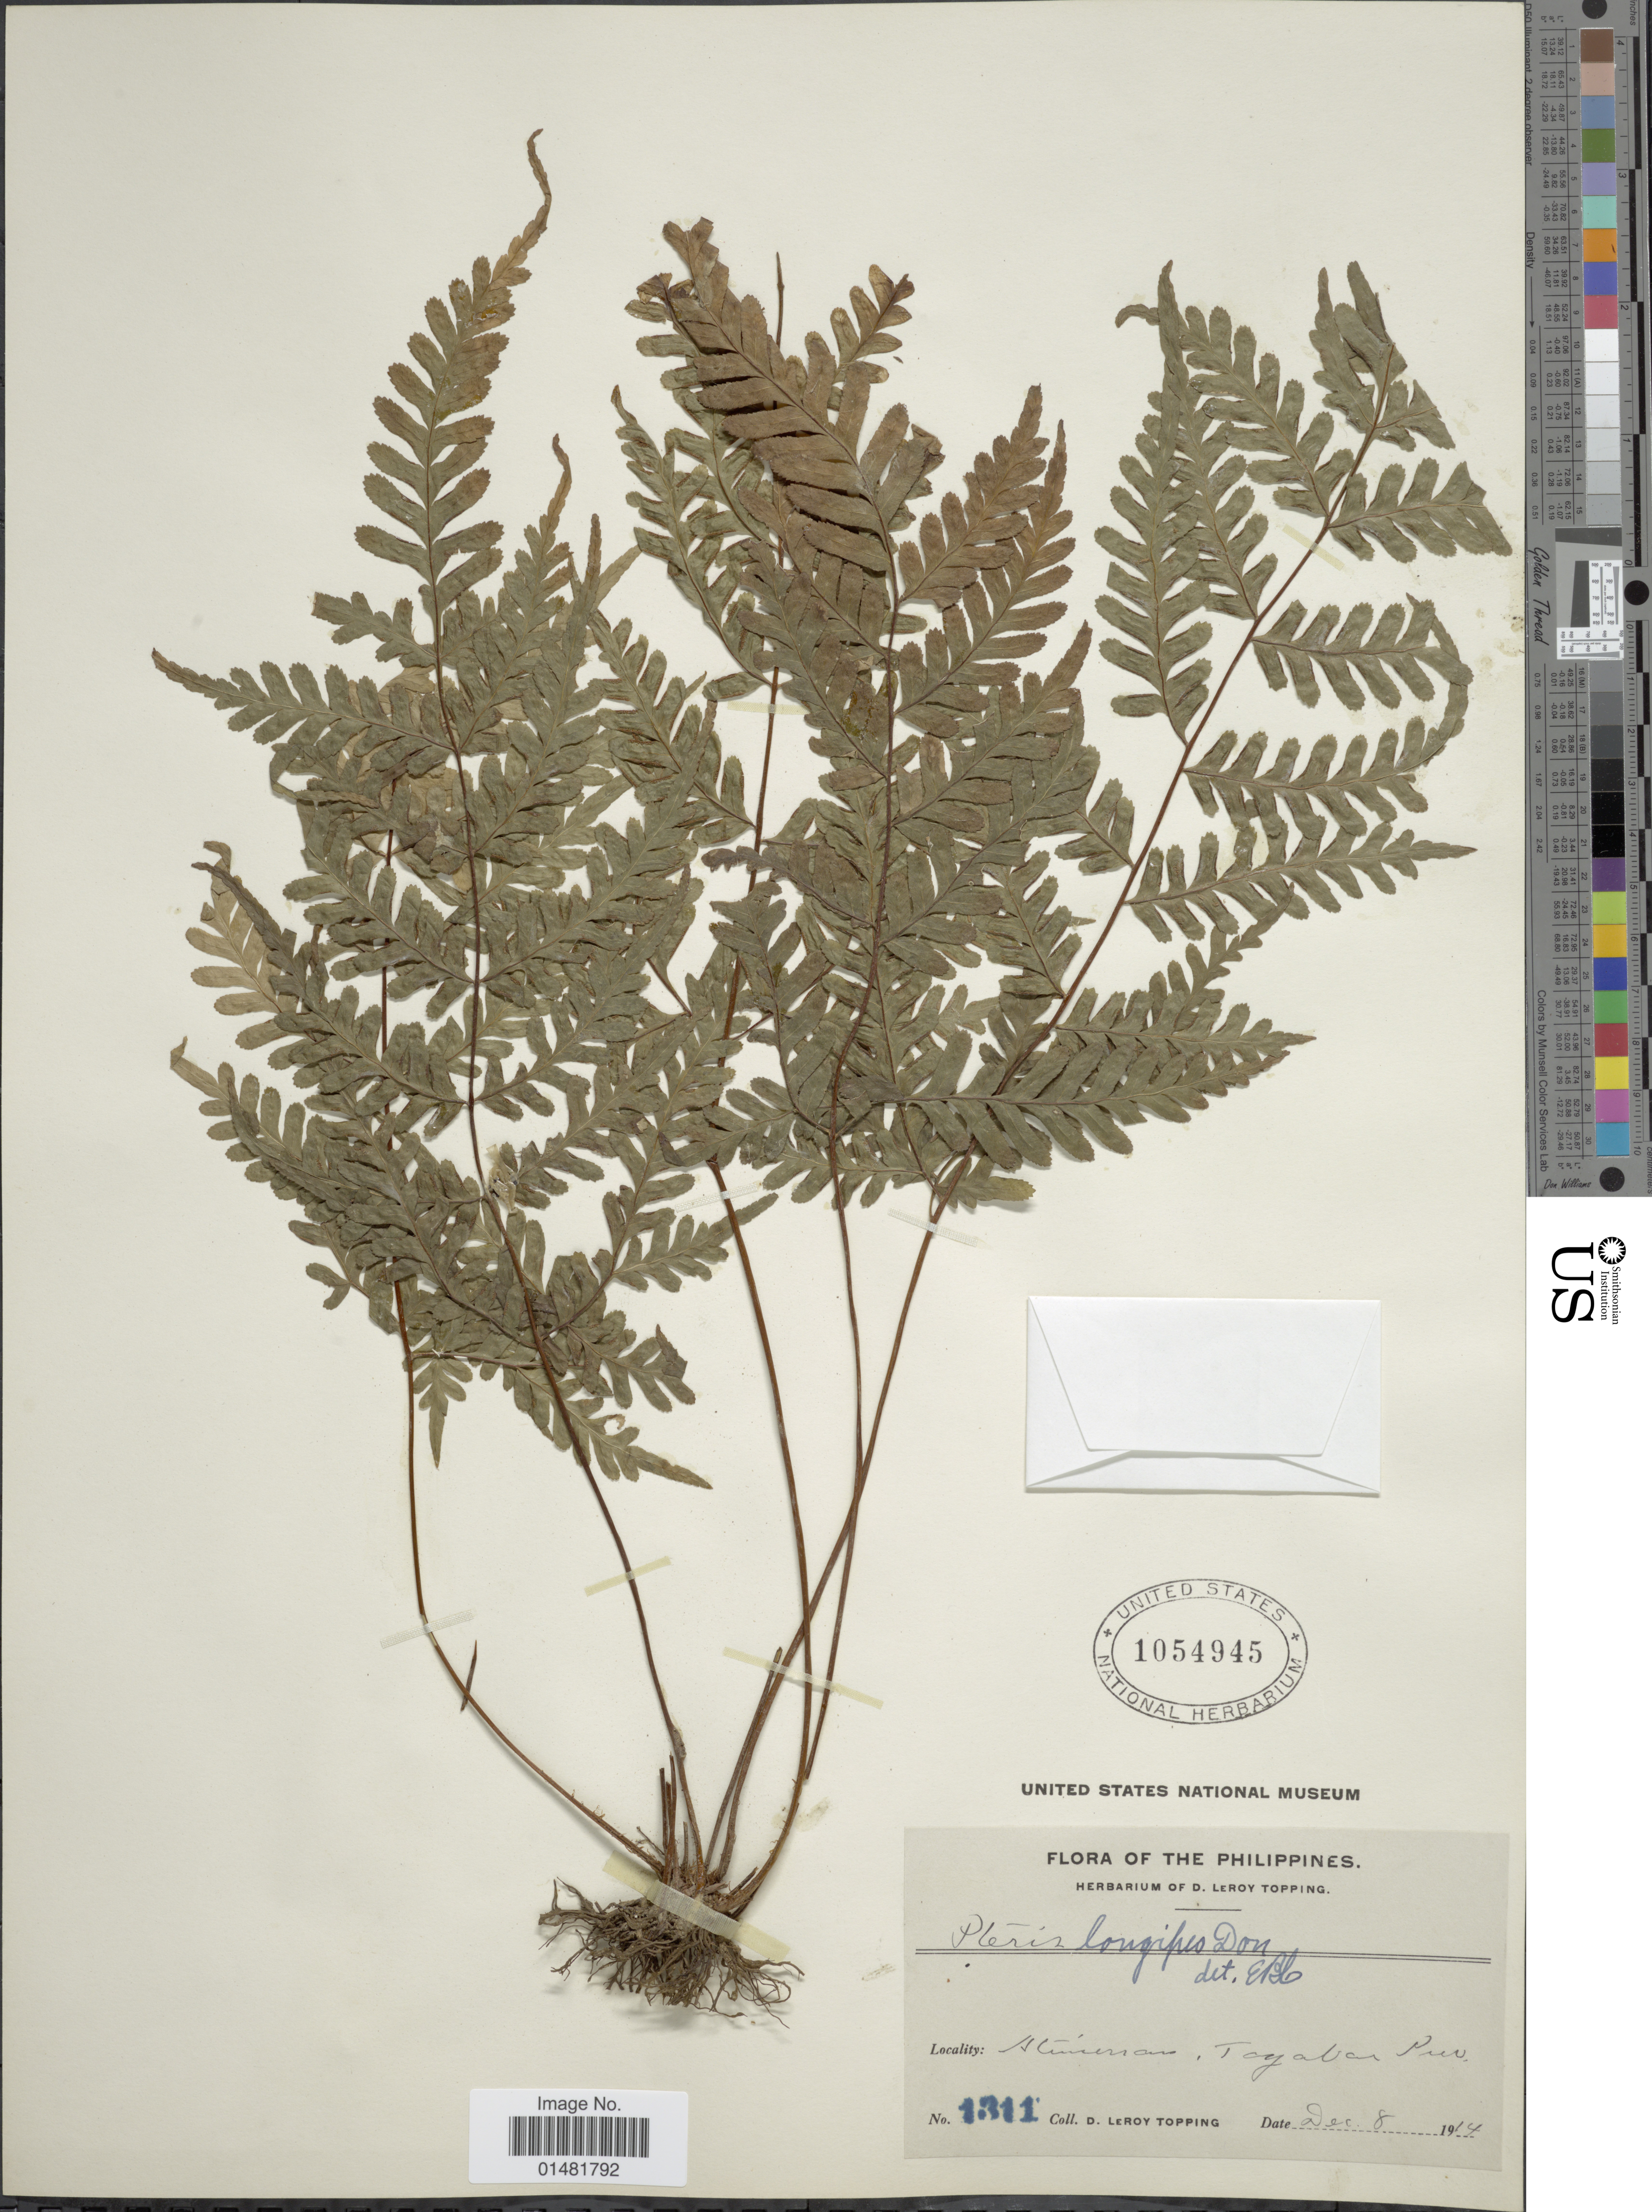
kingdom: Plantae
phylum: Tracheophyta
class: Polypodiopsida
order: Polypodiales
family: Pteridaceae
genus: Pteris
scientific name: Pteris longipes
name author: D. Don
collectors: D. L. Topping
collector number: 1311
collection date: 1914-12-08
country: Philippines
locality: Atimonan, Tayabas Prov.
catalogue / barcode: US 1054945